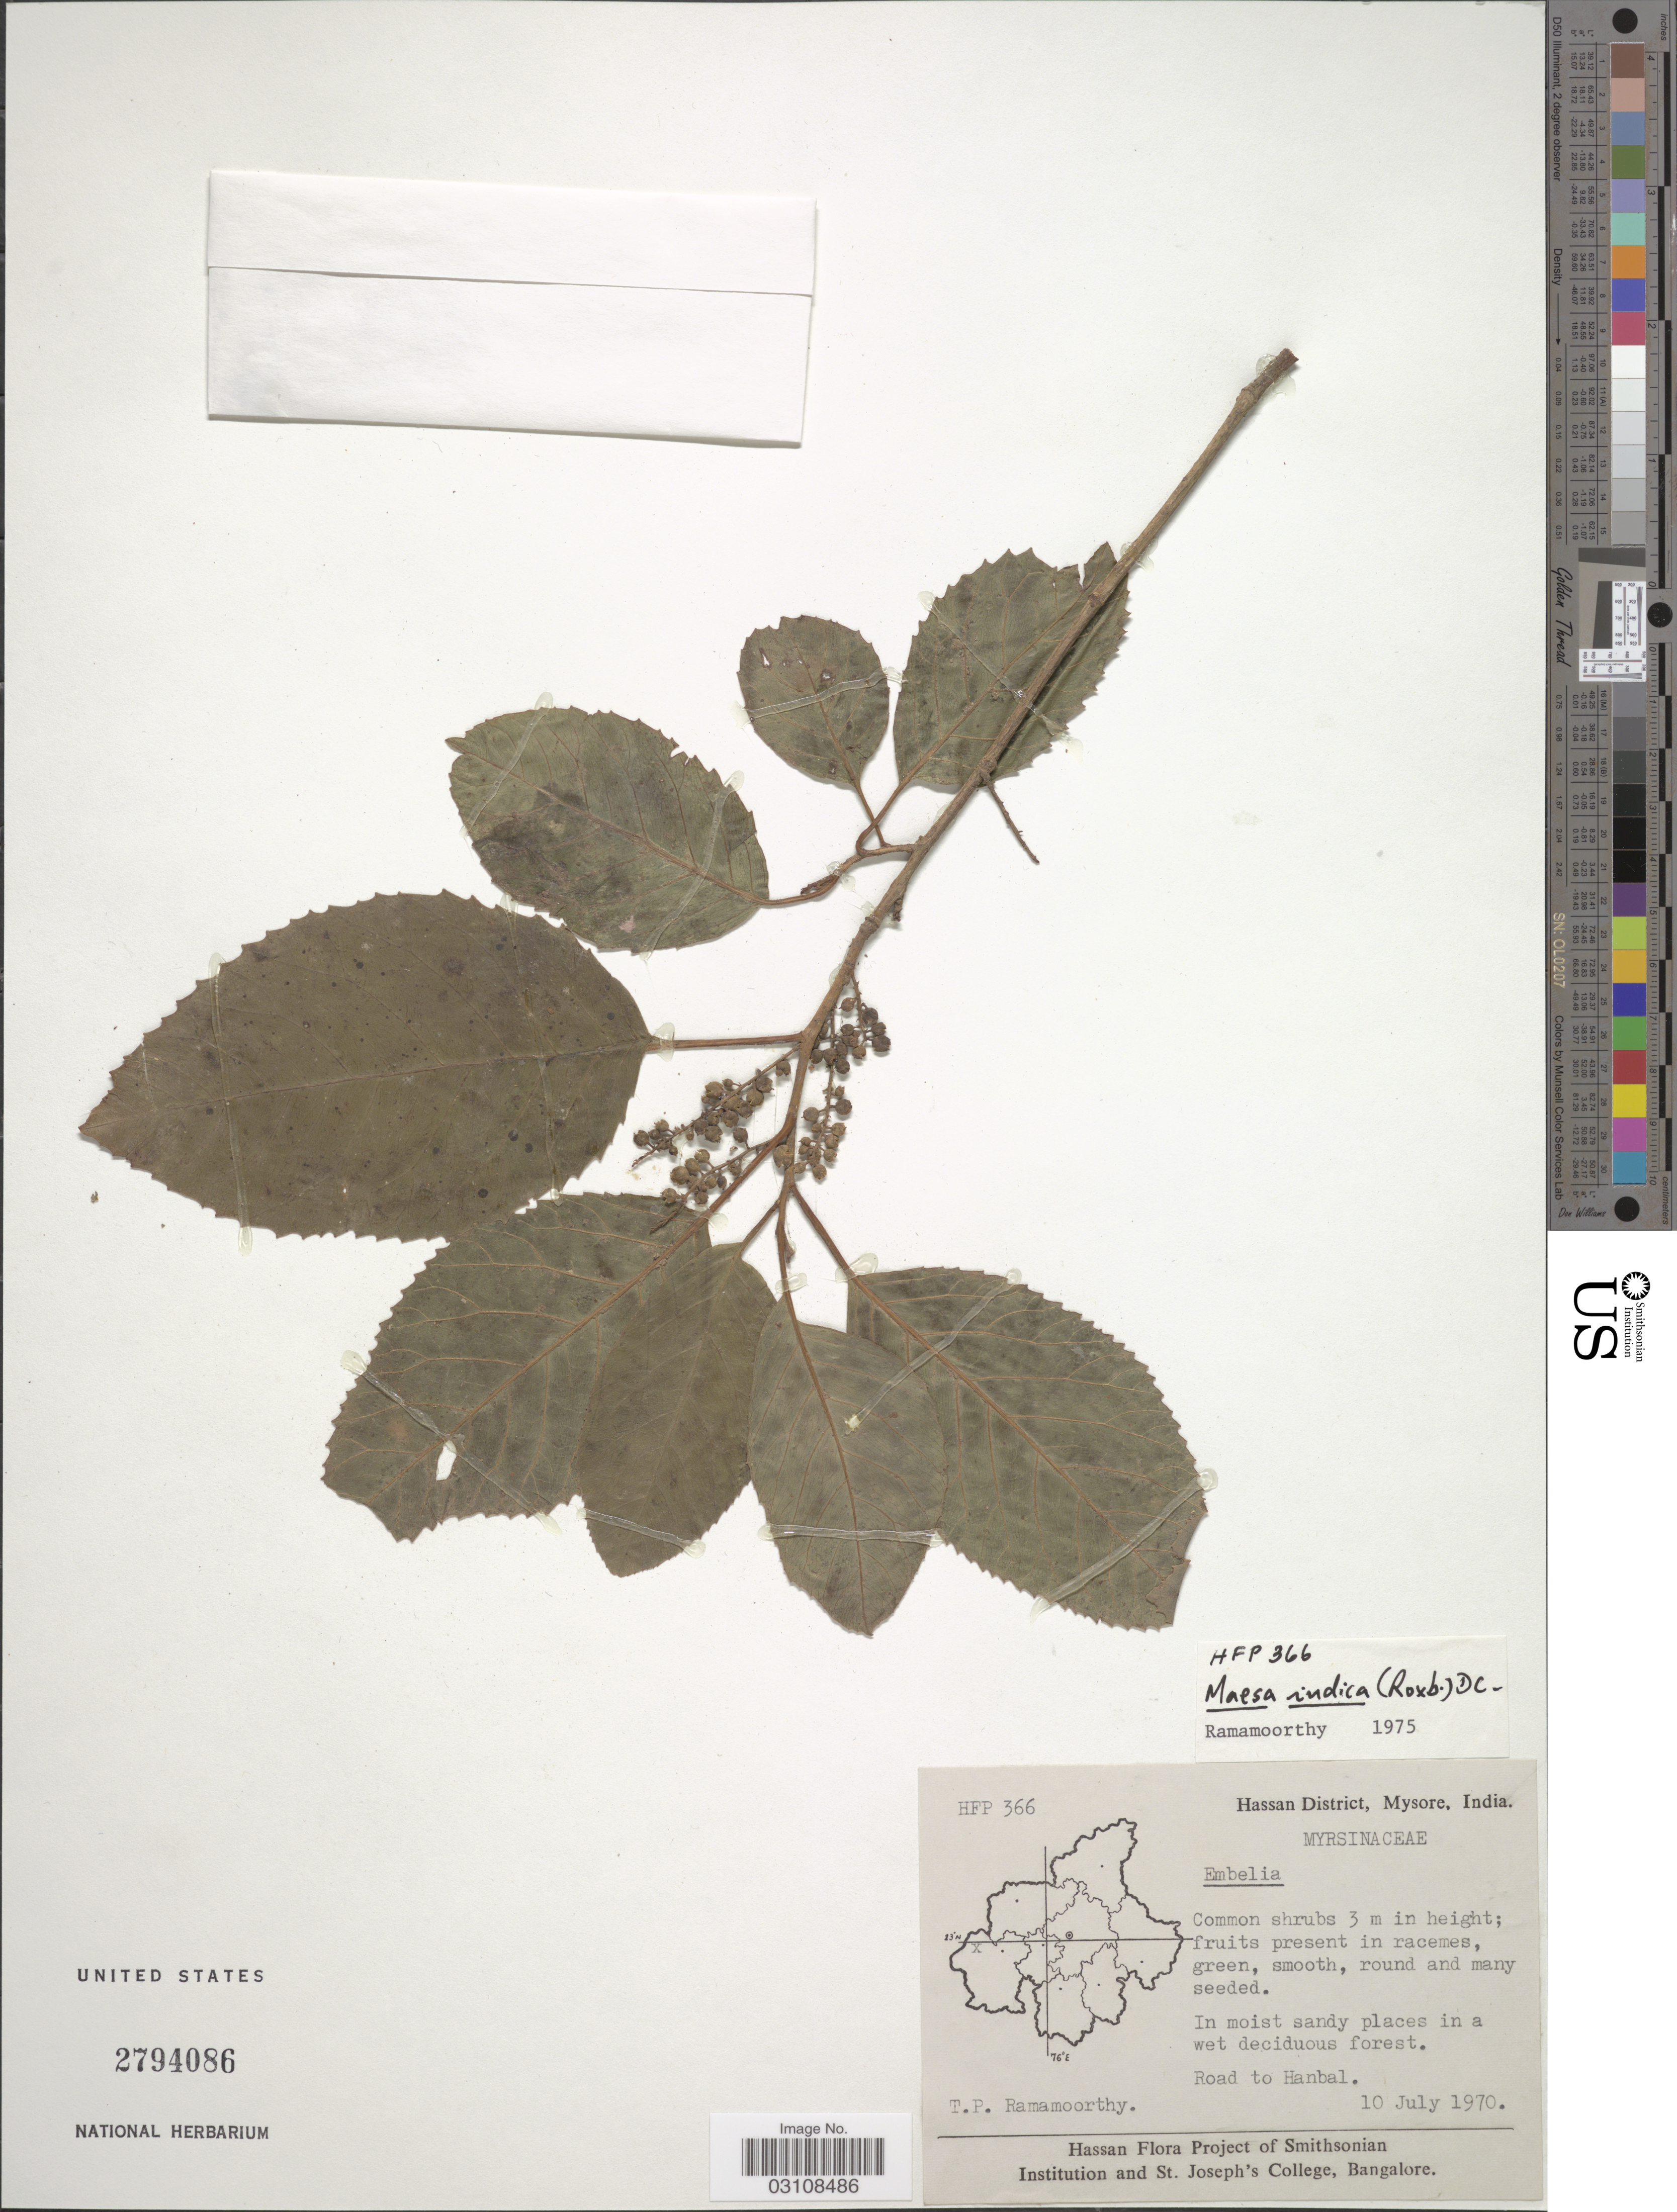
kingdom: Plantae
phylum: Tracheophyta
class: Magnoliopsida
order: Ericales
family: Primulaceae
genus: Maesa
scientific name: Maesa indica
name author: (Roxb.) A. DC.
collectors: T. P. Ramamoorthy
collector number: HFP366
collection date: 1970-07-10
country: India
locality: Hassan District, Mysore. Road to Hanbal.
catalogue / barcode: US 2794086